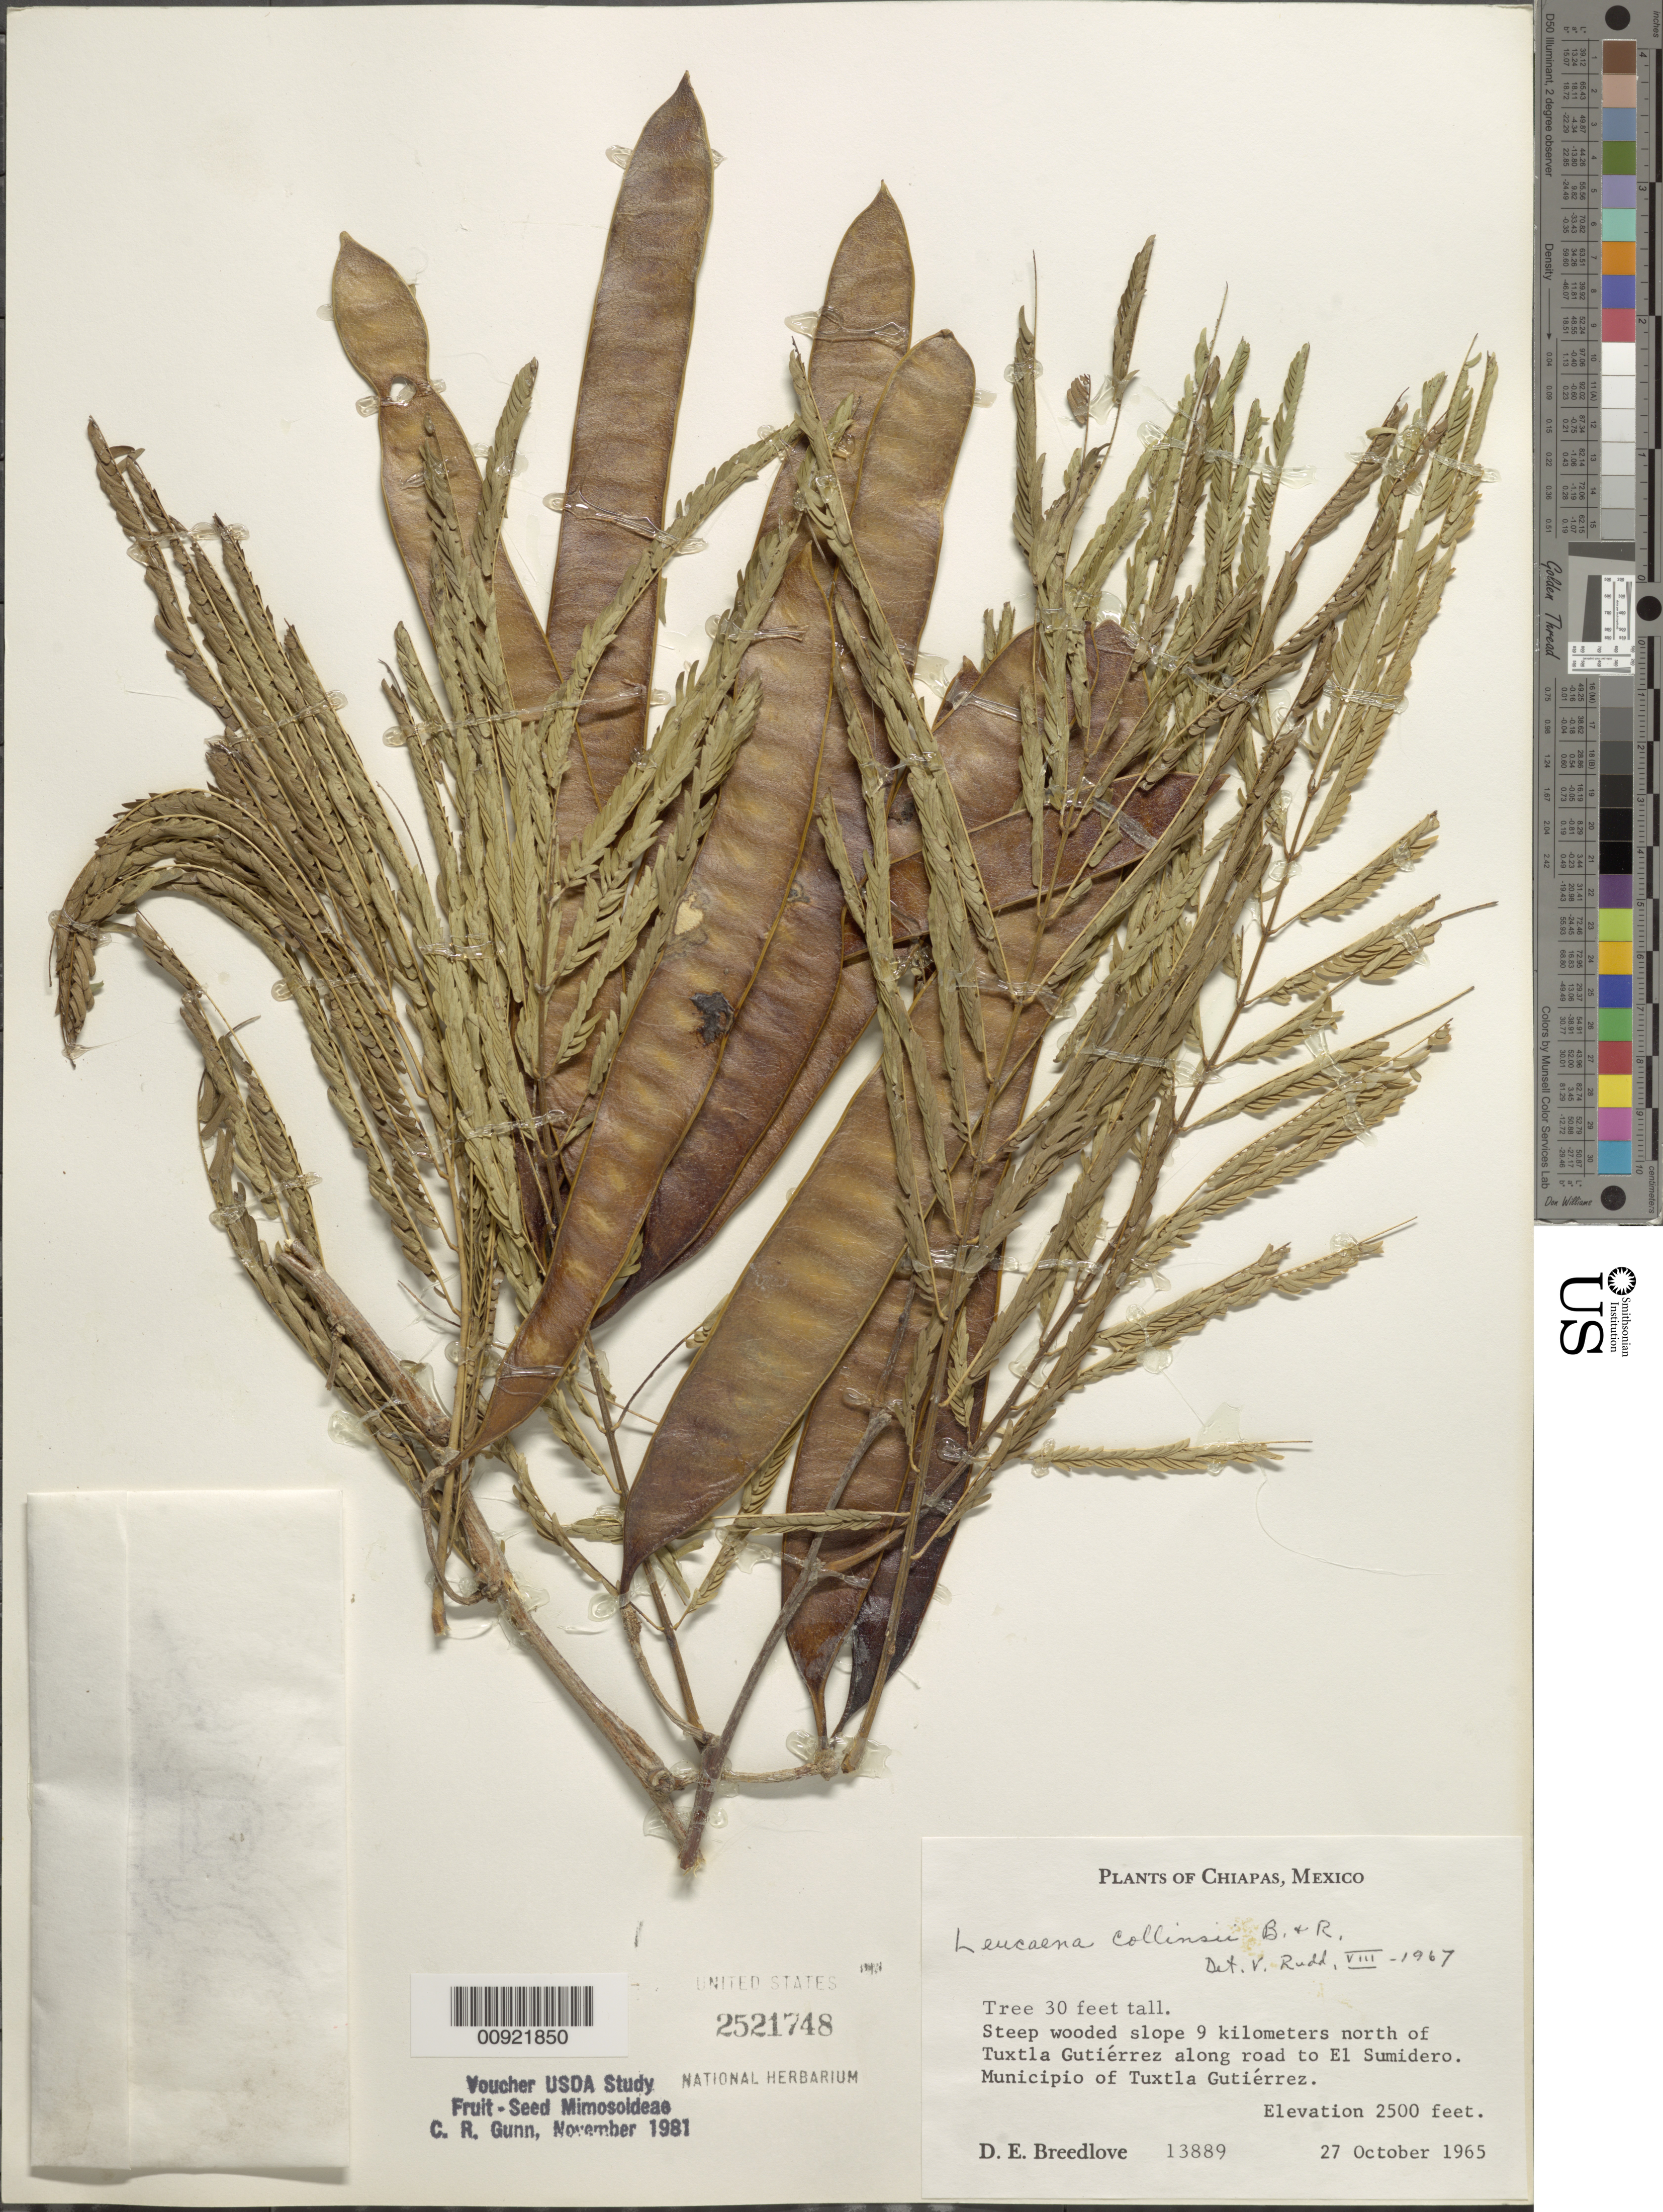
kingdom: Plantae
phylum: Tracheophyta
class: Magnoliopsida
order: Fabales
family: Fabaceae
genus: Leucaena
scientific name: Leucaena collinsii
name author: Britton & Rose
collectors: D. E. Breedlove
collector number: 13889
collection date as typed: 27 Oct 1965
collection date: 1965-10-27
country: Mexico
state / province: Chiapas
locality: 9 kilometers north of Tuxtla Gutiérrez along road to El Sumidero. Municipio of Tuxtla Gutiérrez, Chiapas.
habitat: Steep wooded slope.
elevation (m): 762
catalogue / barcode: US 2521748